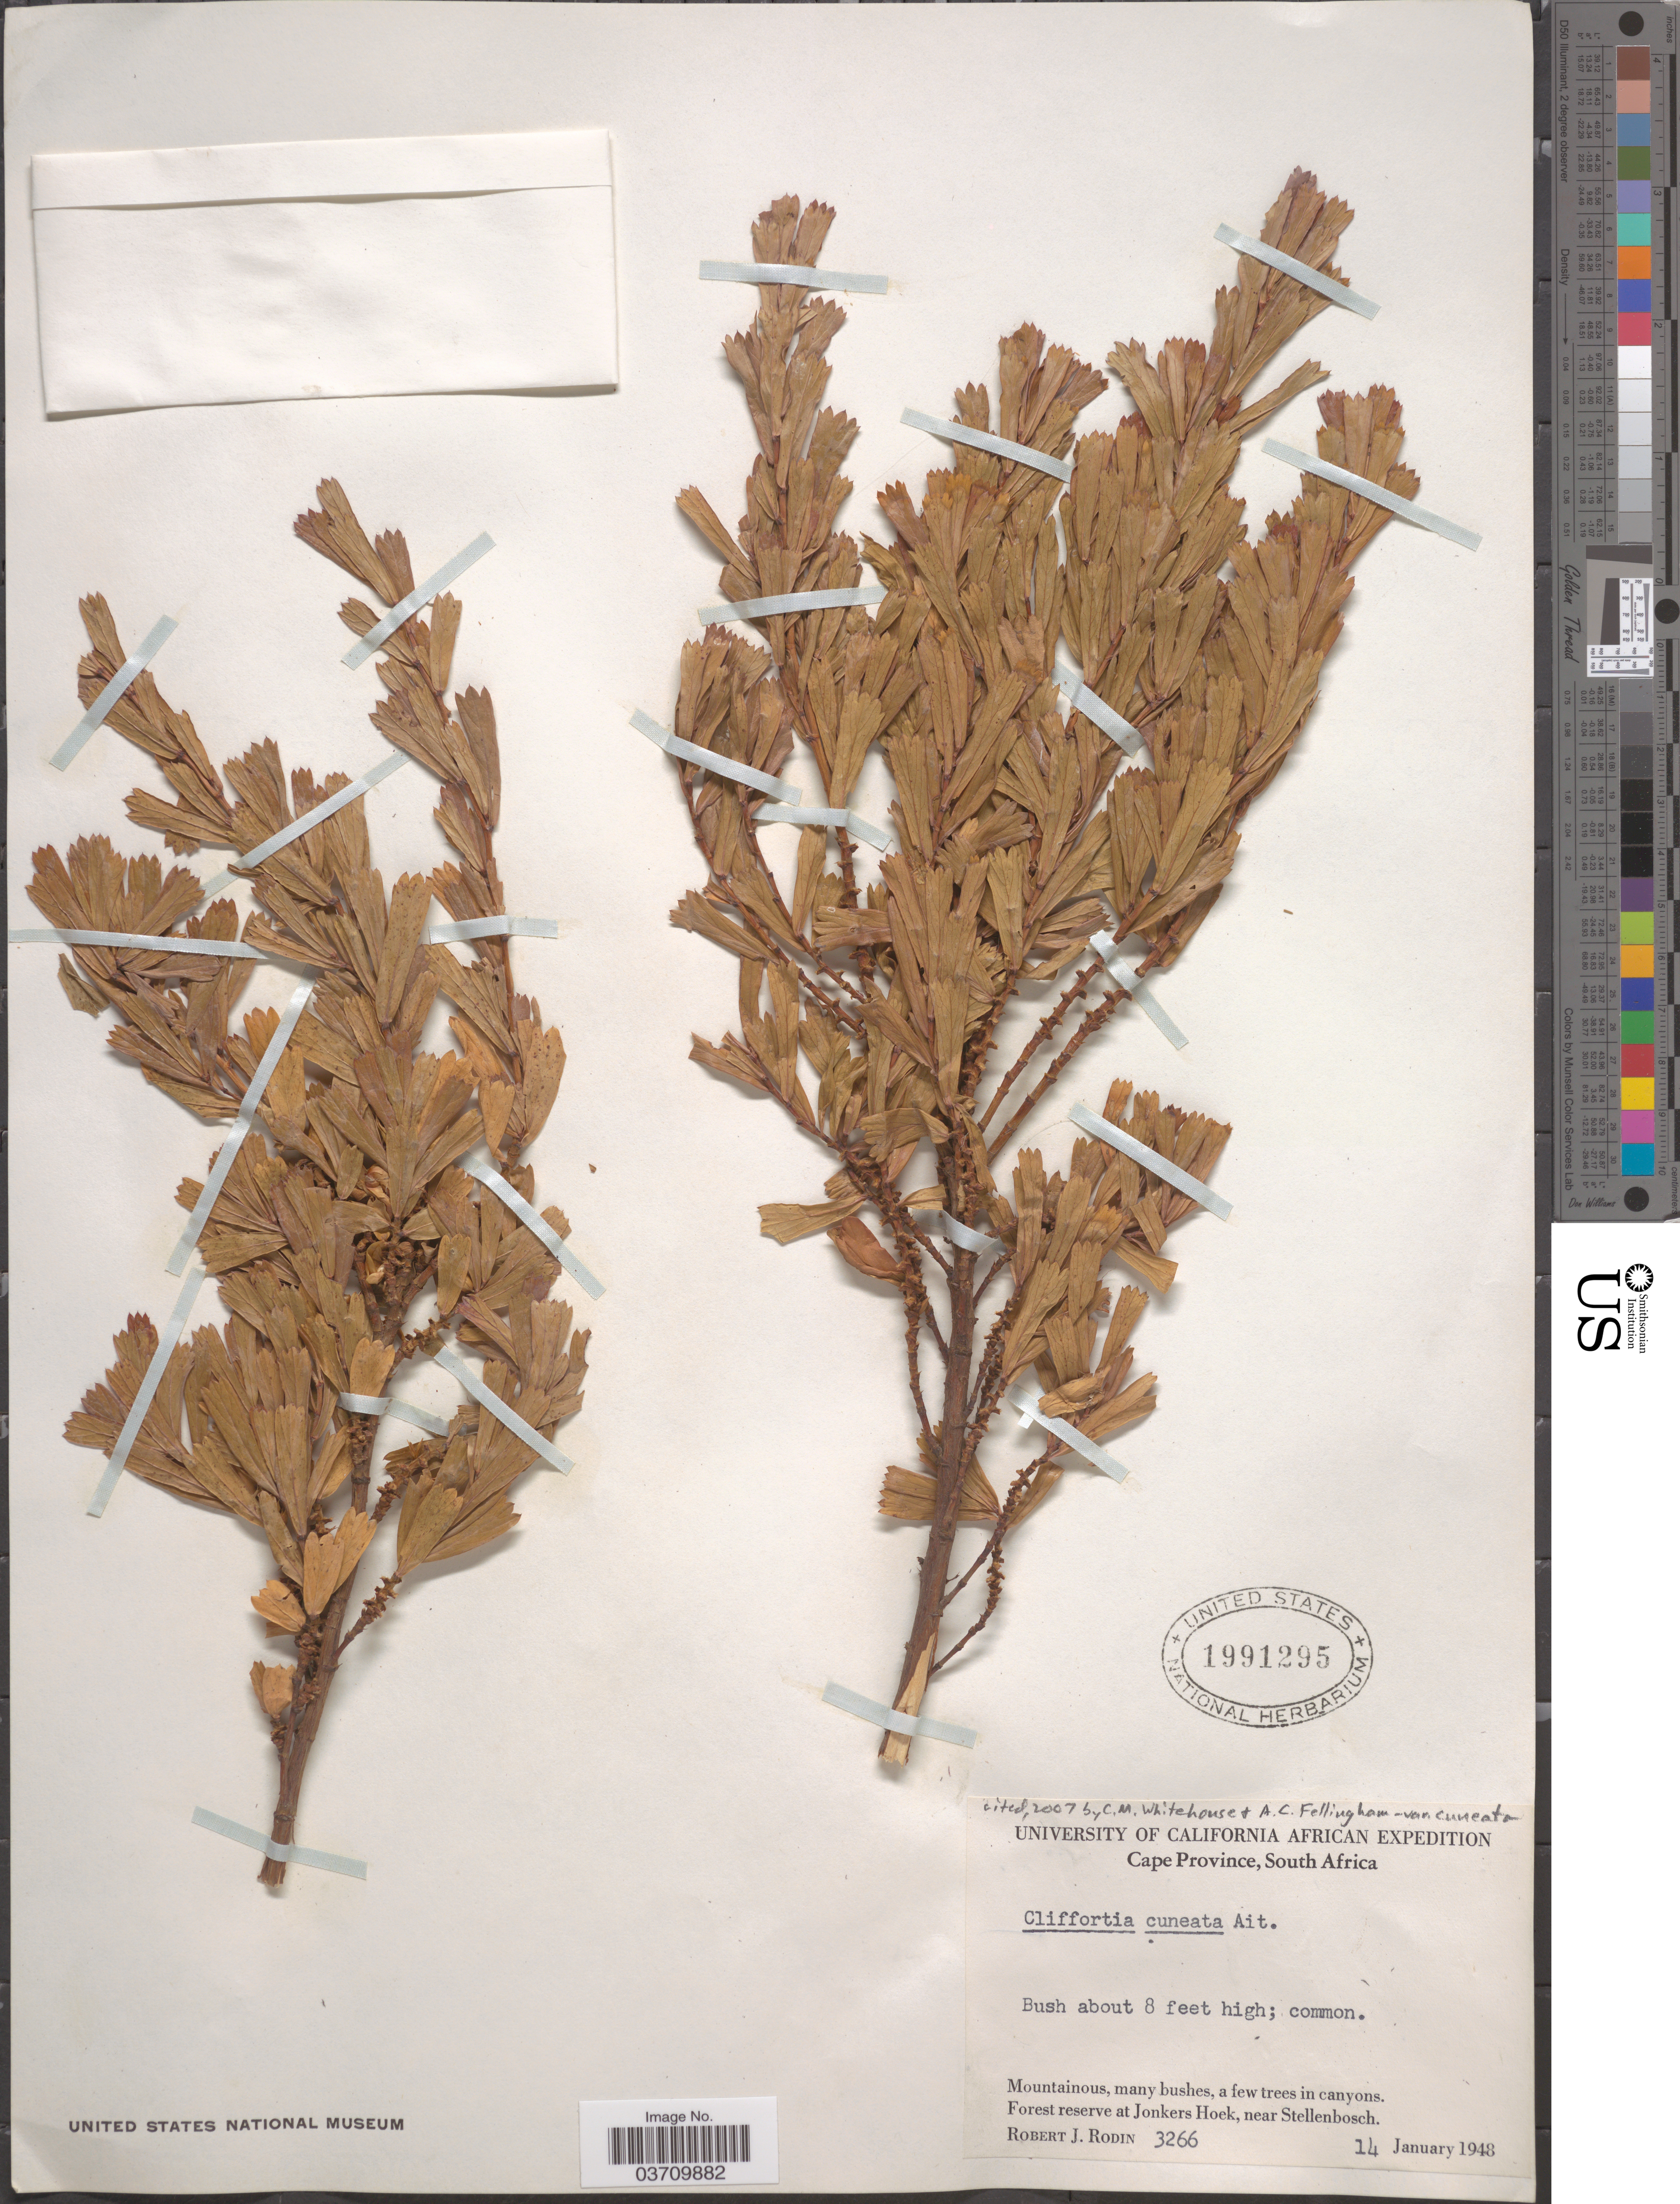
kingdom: Plantae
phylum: Tracheophyta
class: Magnoliopsida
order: Rosales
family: Rosaceae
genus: Cliffortia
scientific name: Cliffortia cuneata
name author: Aiton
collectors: R. J. Rodin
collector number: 3266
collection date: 1948-01-14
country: South Africa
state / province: Western Cape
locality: Forest reserve at Jonkers Hoek, near Stellenbosch.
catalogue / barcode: US 1991295